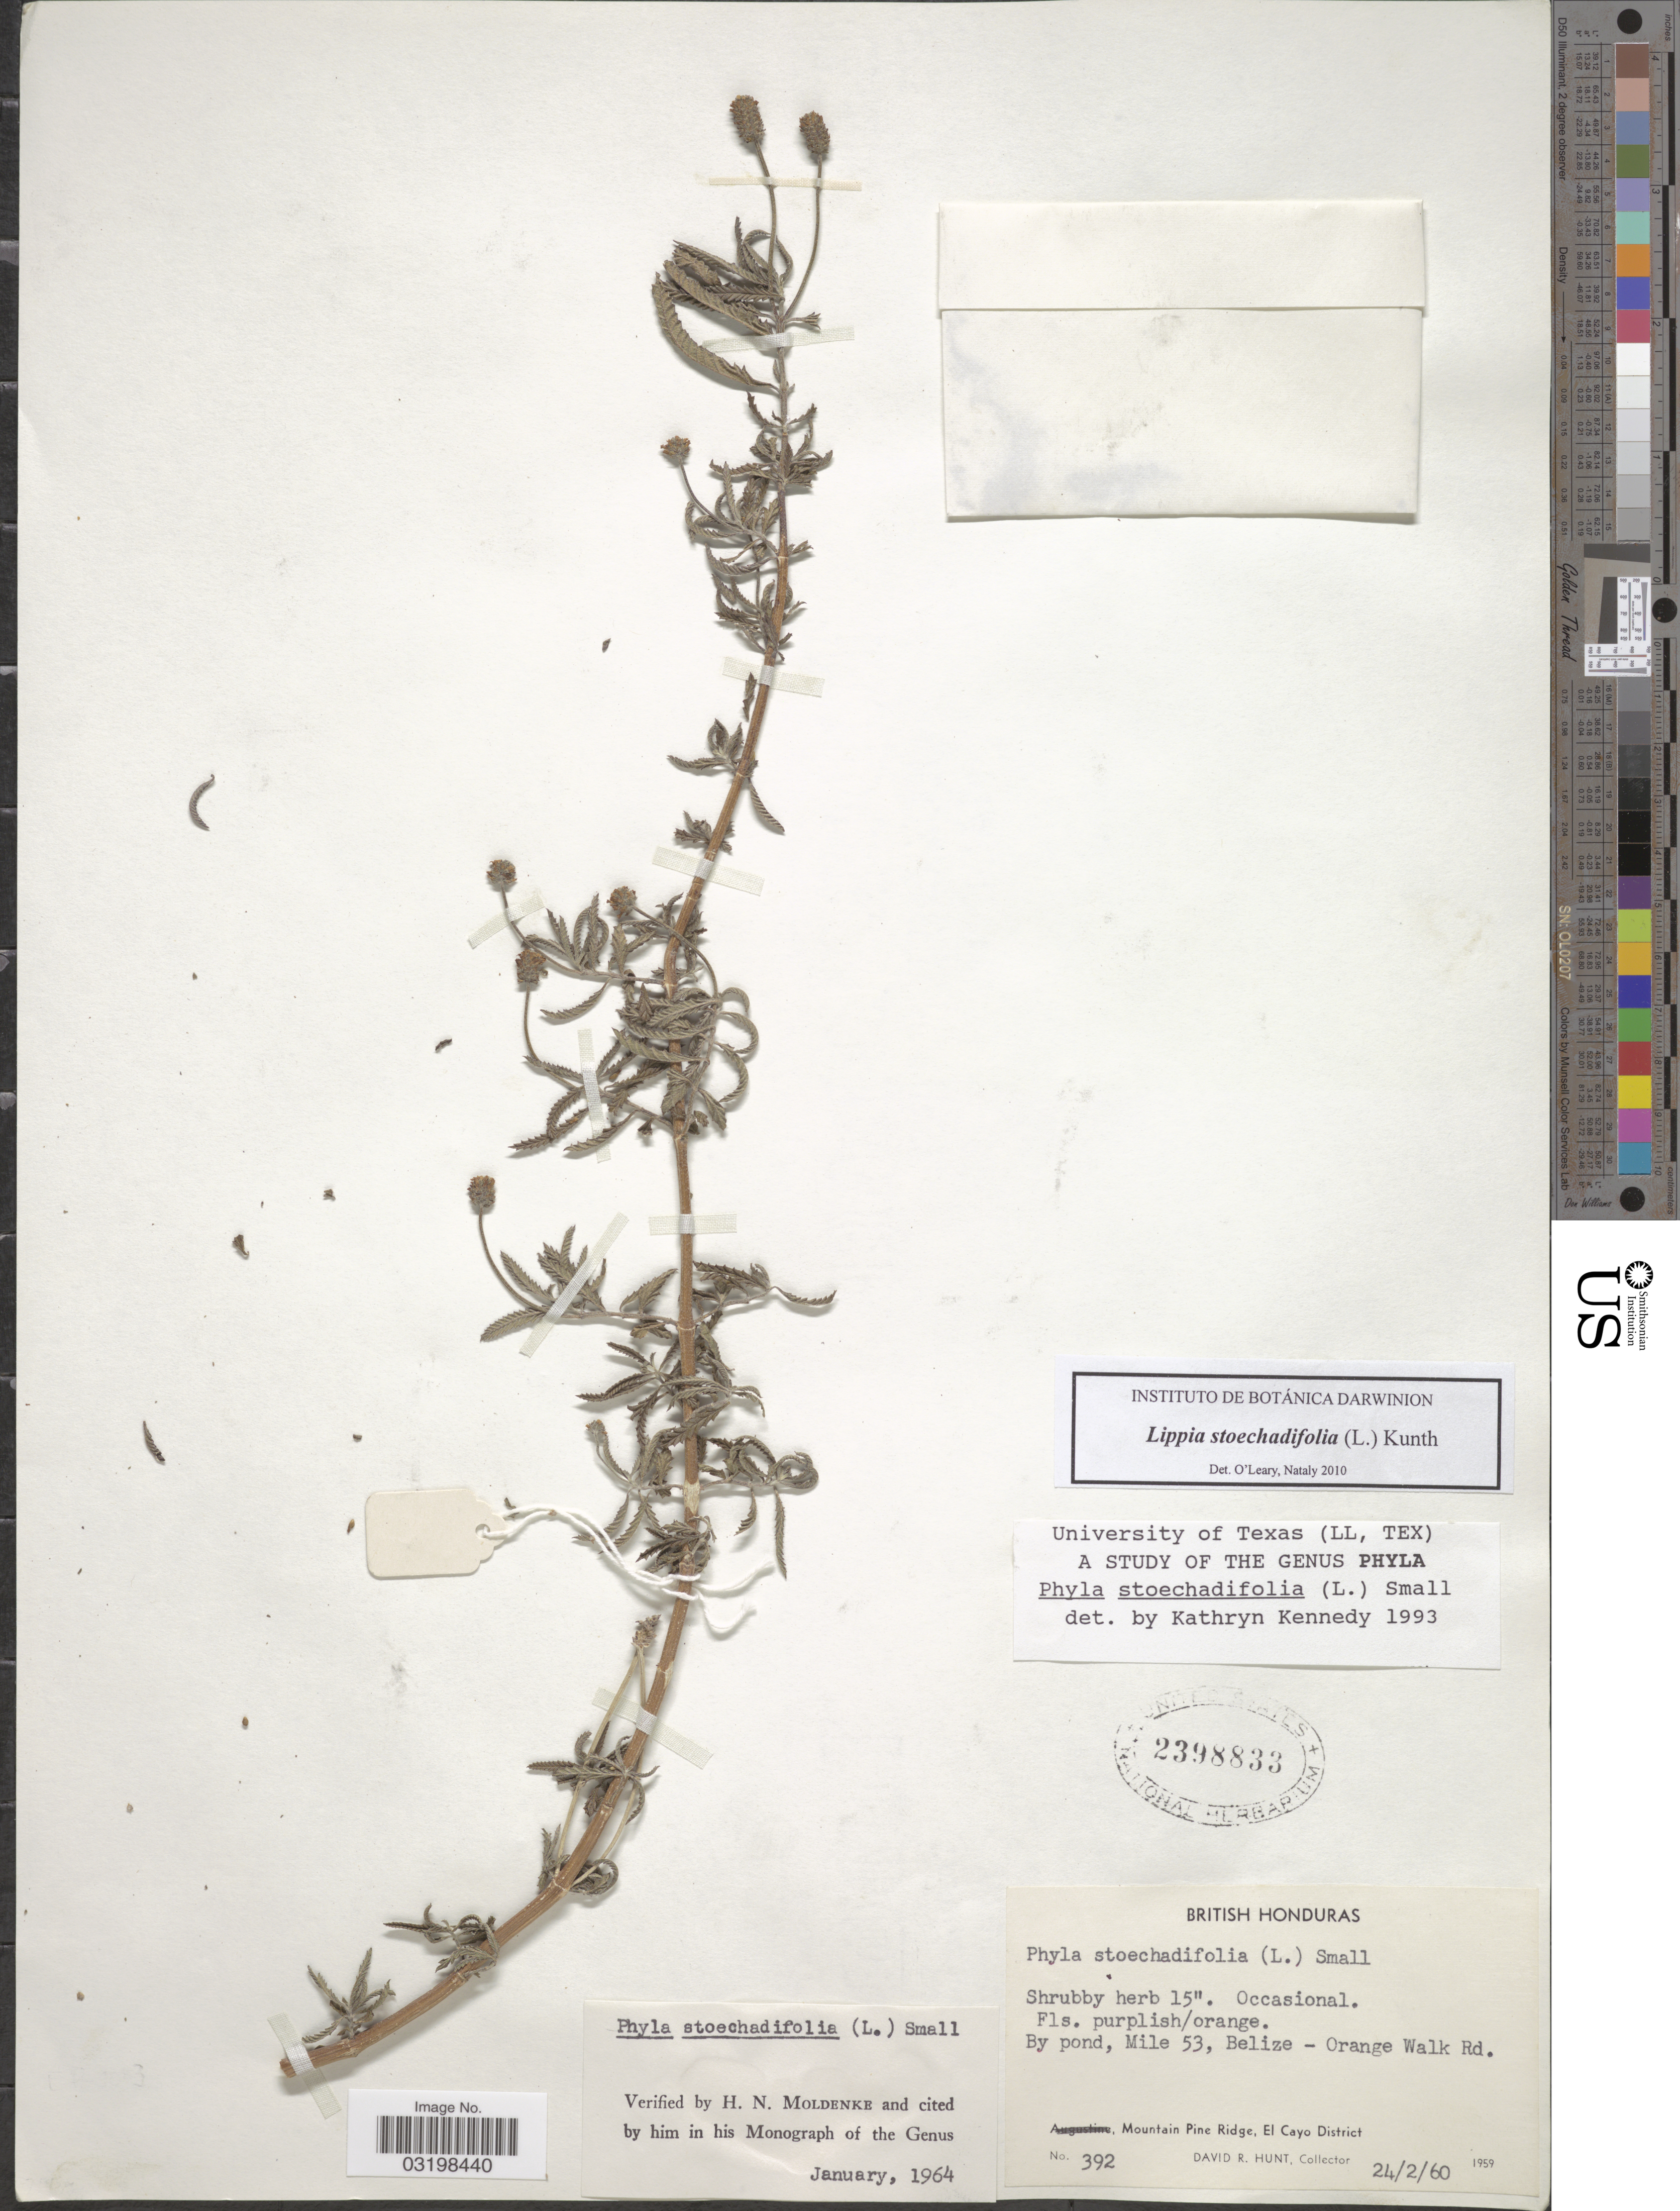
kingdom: Plantae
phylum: Tracheophyta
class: Magnoliopsida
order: Lamiales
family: Verbenaceae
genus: Lippia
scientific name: Lippia stoechadifolia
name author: (L.) Kunth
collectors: D. R. Hunt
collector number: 392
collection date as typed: Transcribed d/m/y: 24/2/60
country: Belize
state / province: Belize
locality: British Honduras. By pond, Mile 53, Belize - Orange Walk Rd. Mountain Pine Ridge, El Cayo District.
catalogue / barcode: US 2398833